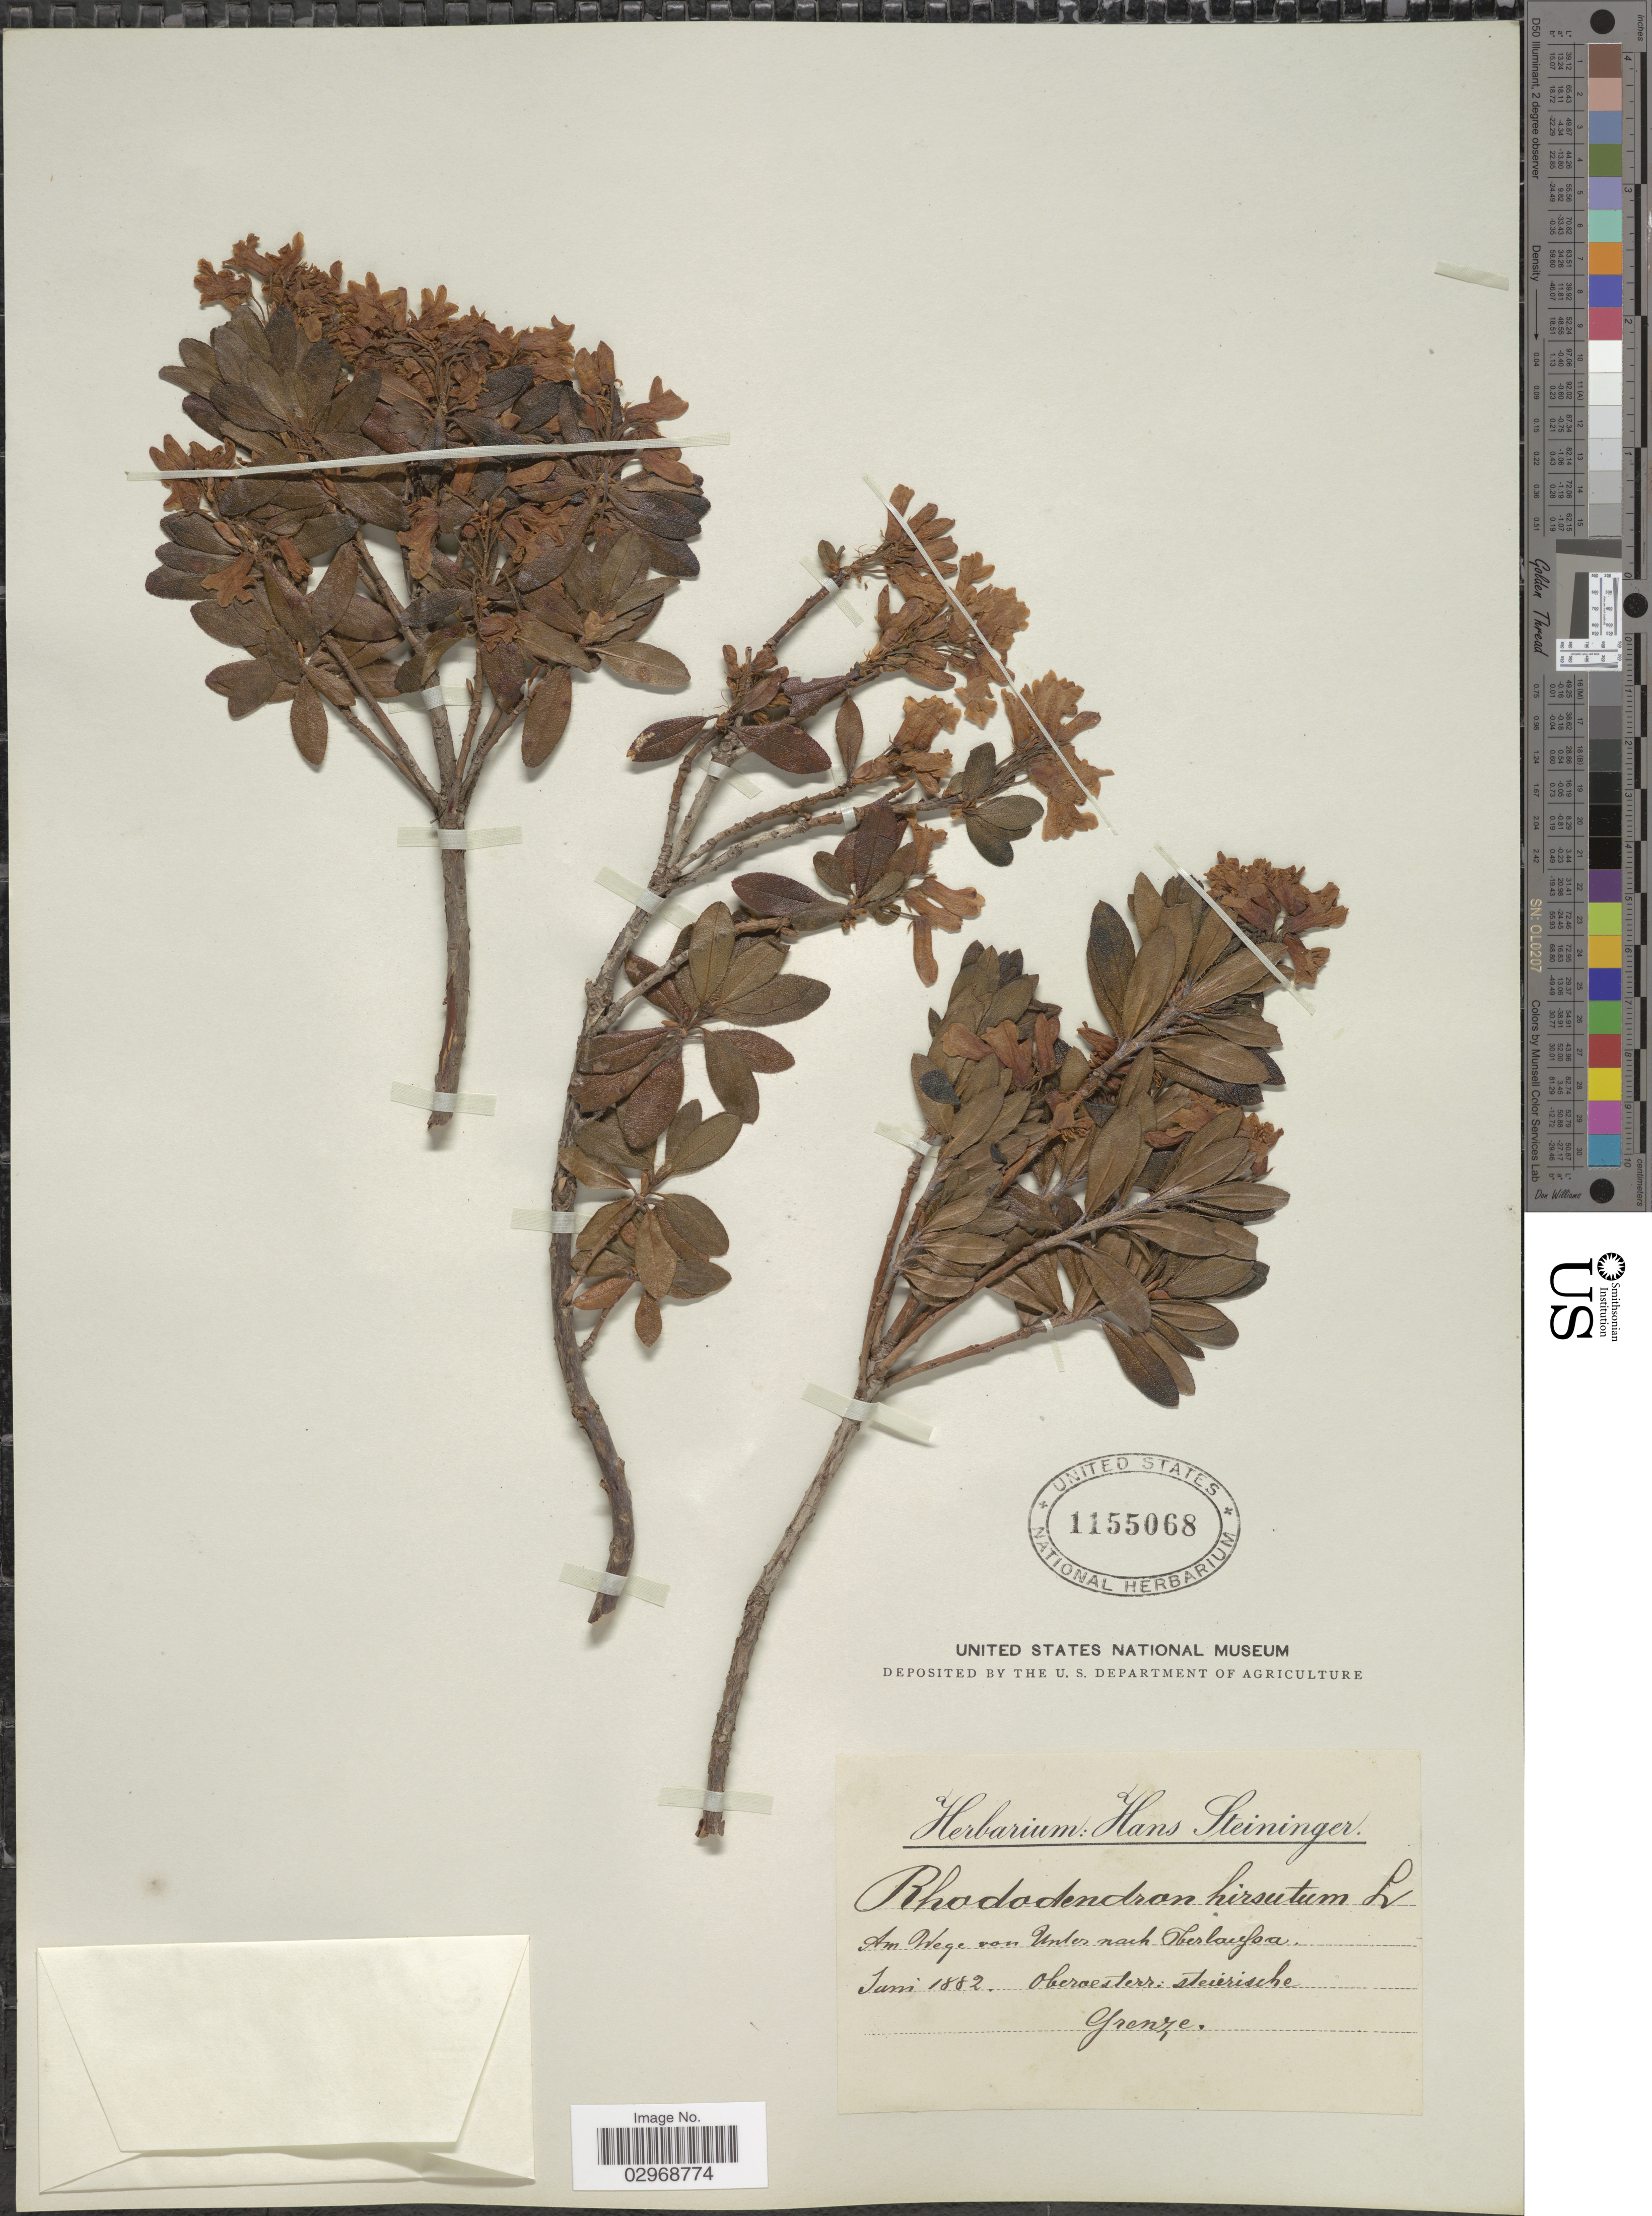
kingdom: Plantae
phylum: Tracheophyta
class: Magnoliopsida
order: Ericales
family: Ericaceae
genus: Rhododendron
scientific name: Rhododendron hirsutum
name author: L.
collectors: ex herb. Hans Steininger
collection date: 1882-06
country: Austria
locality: Am Wege von Unter nach Oberlaussa.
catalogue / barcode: US 1155068